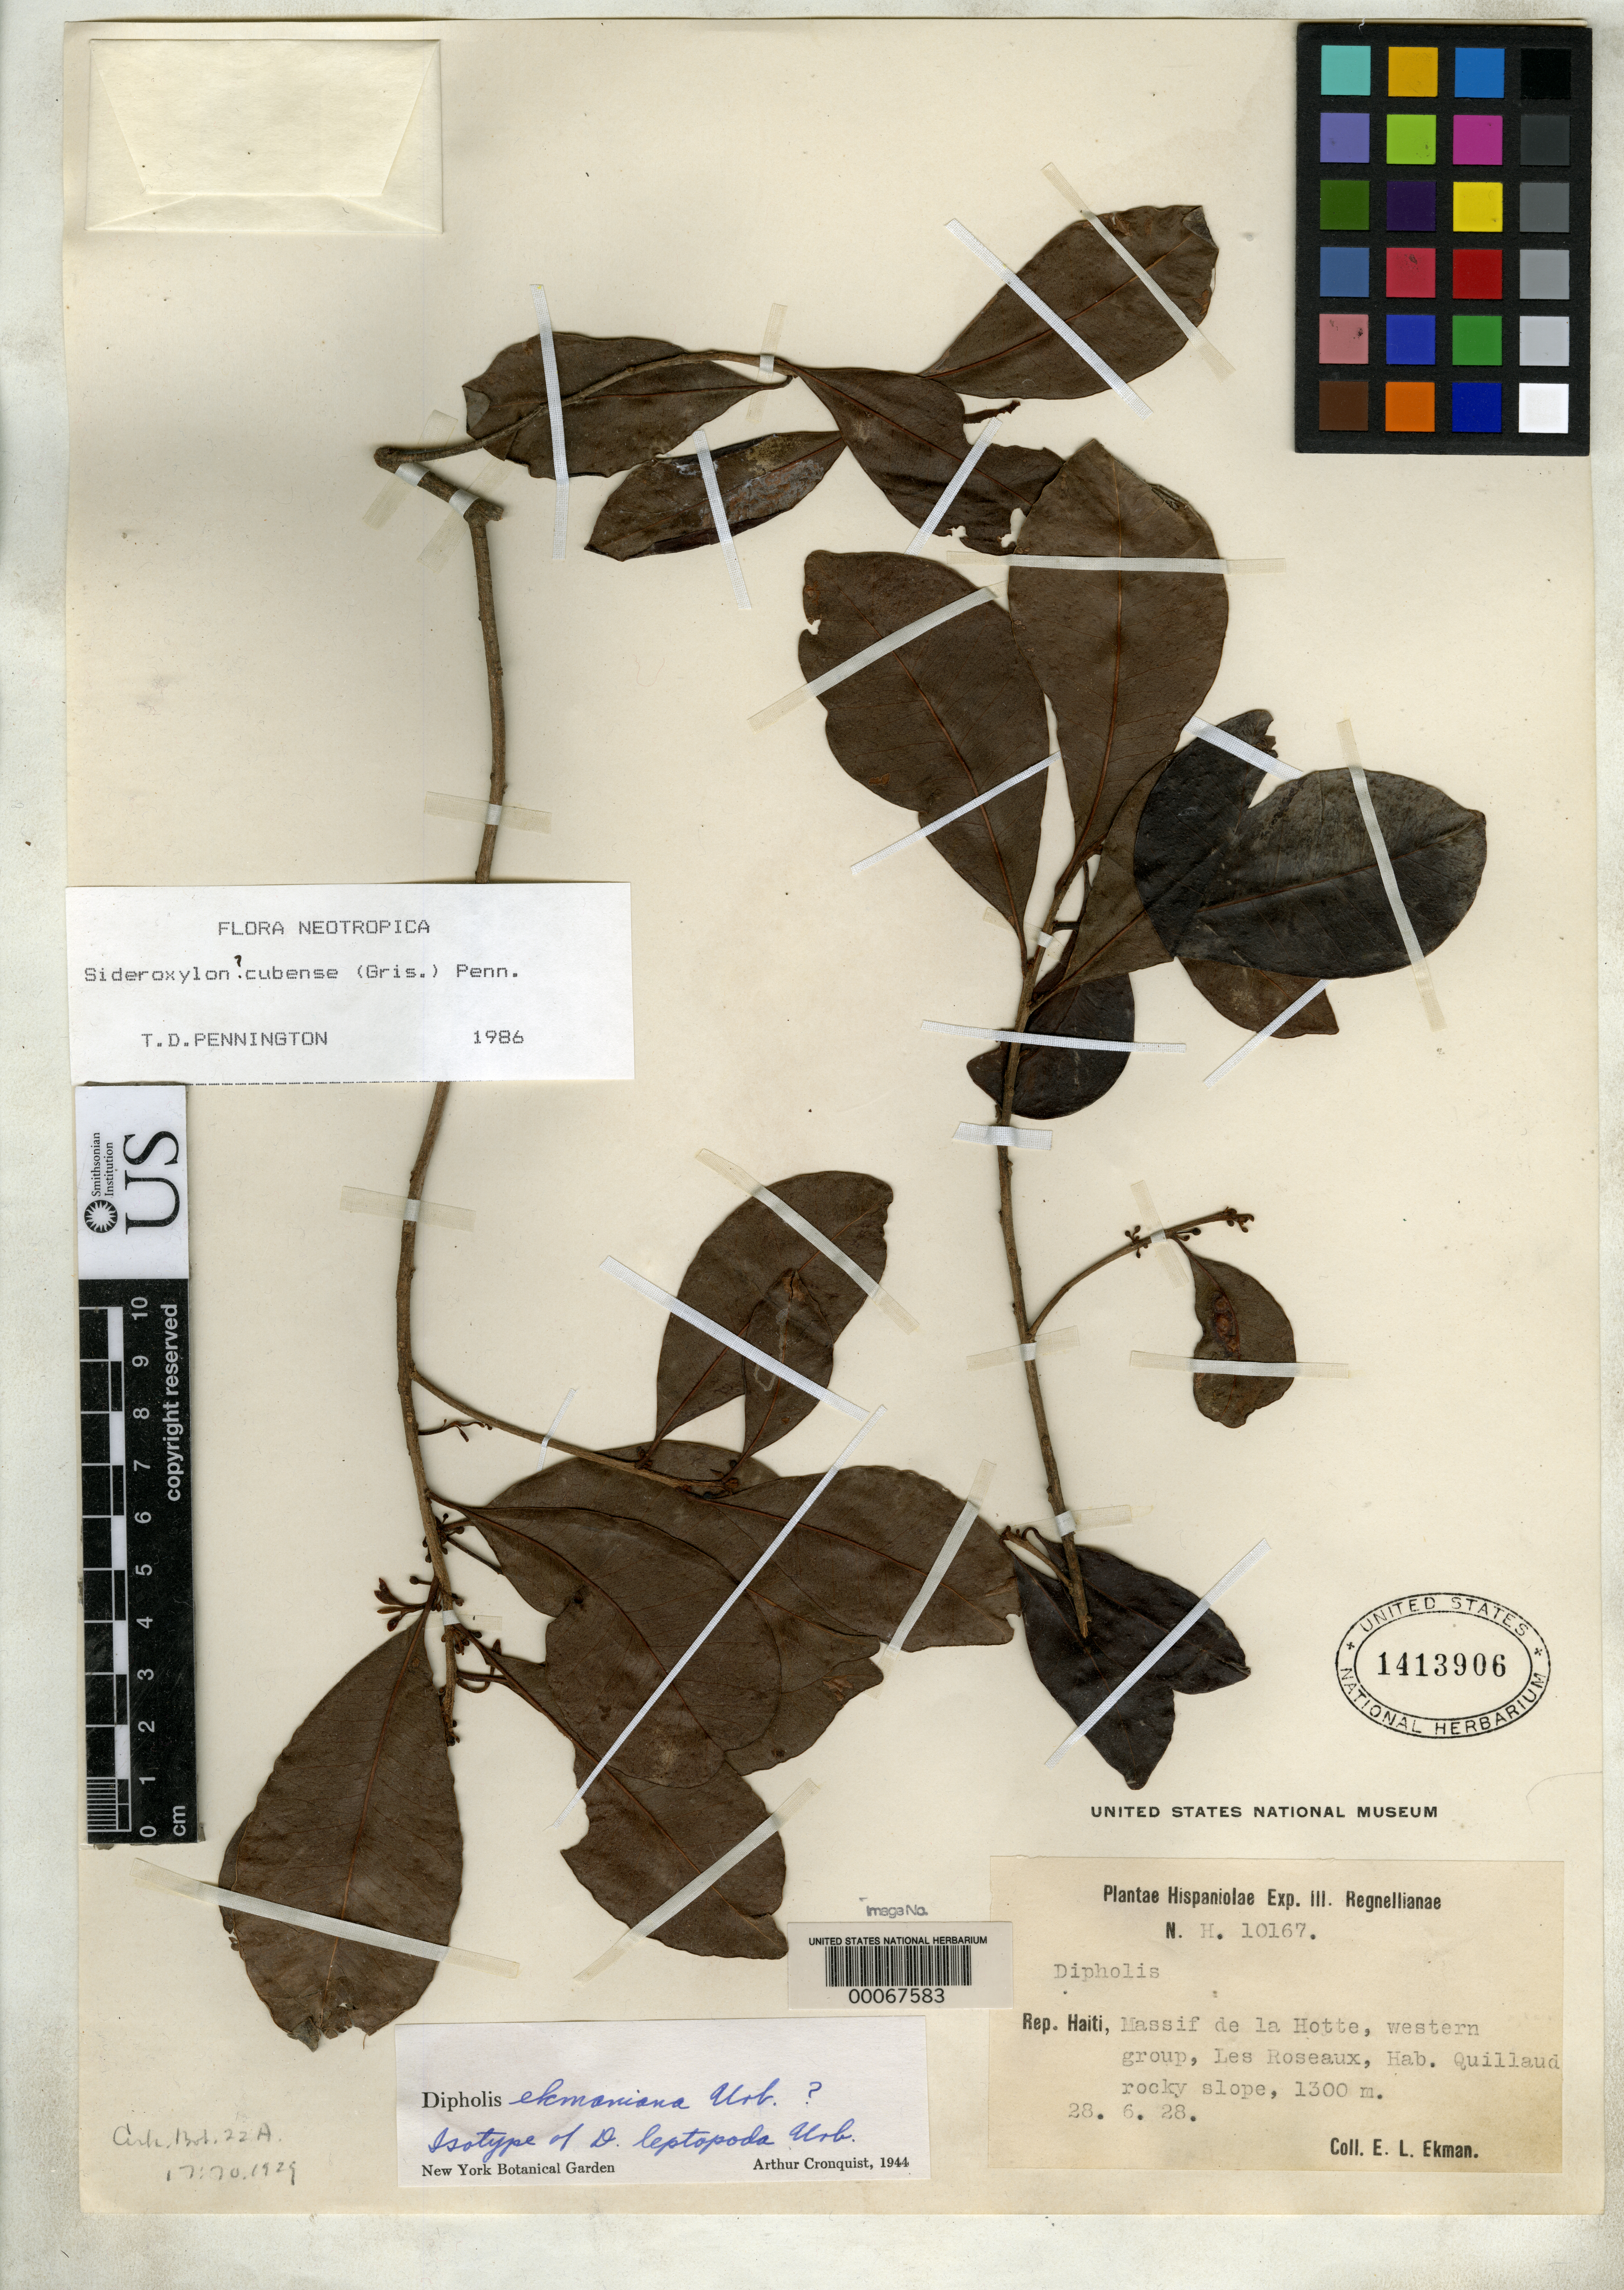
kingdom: Plantae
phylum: Tracheophyta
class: Magnoliopsida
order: Ericales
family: Sapotaceae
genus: Dipholis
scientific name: Dipholis leptopoda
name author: Urb. & Ekman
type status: Isotype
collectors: E. L. Ekman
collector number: H 10167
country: Haiti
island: Hispaniola Island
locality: Massif de La Hotte, les Roseawx.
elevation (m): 1300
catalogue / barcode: US 1413906